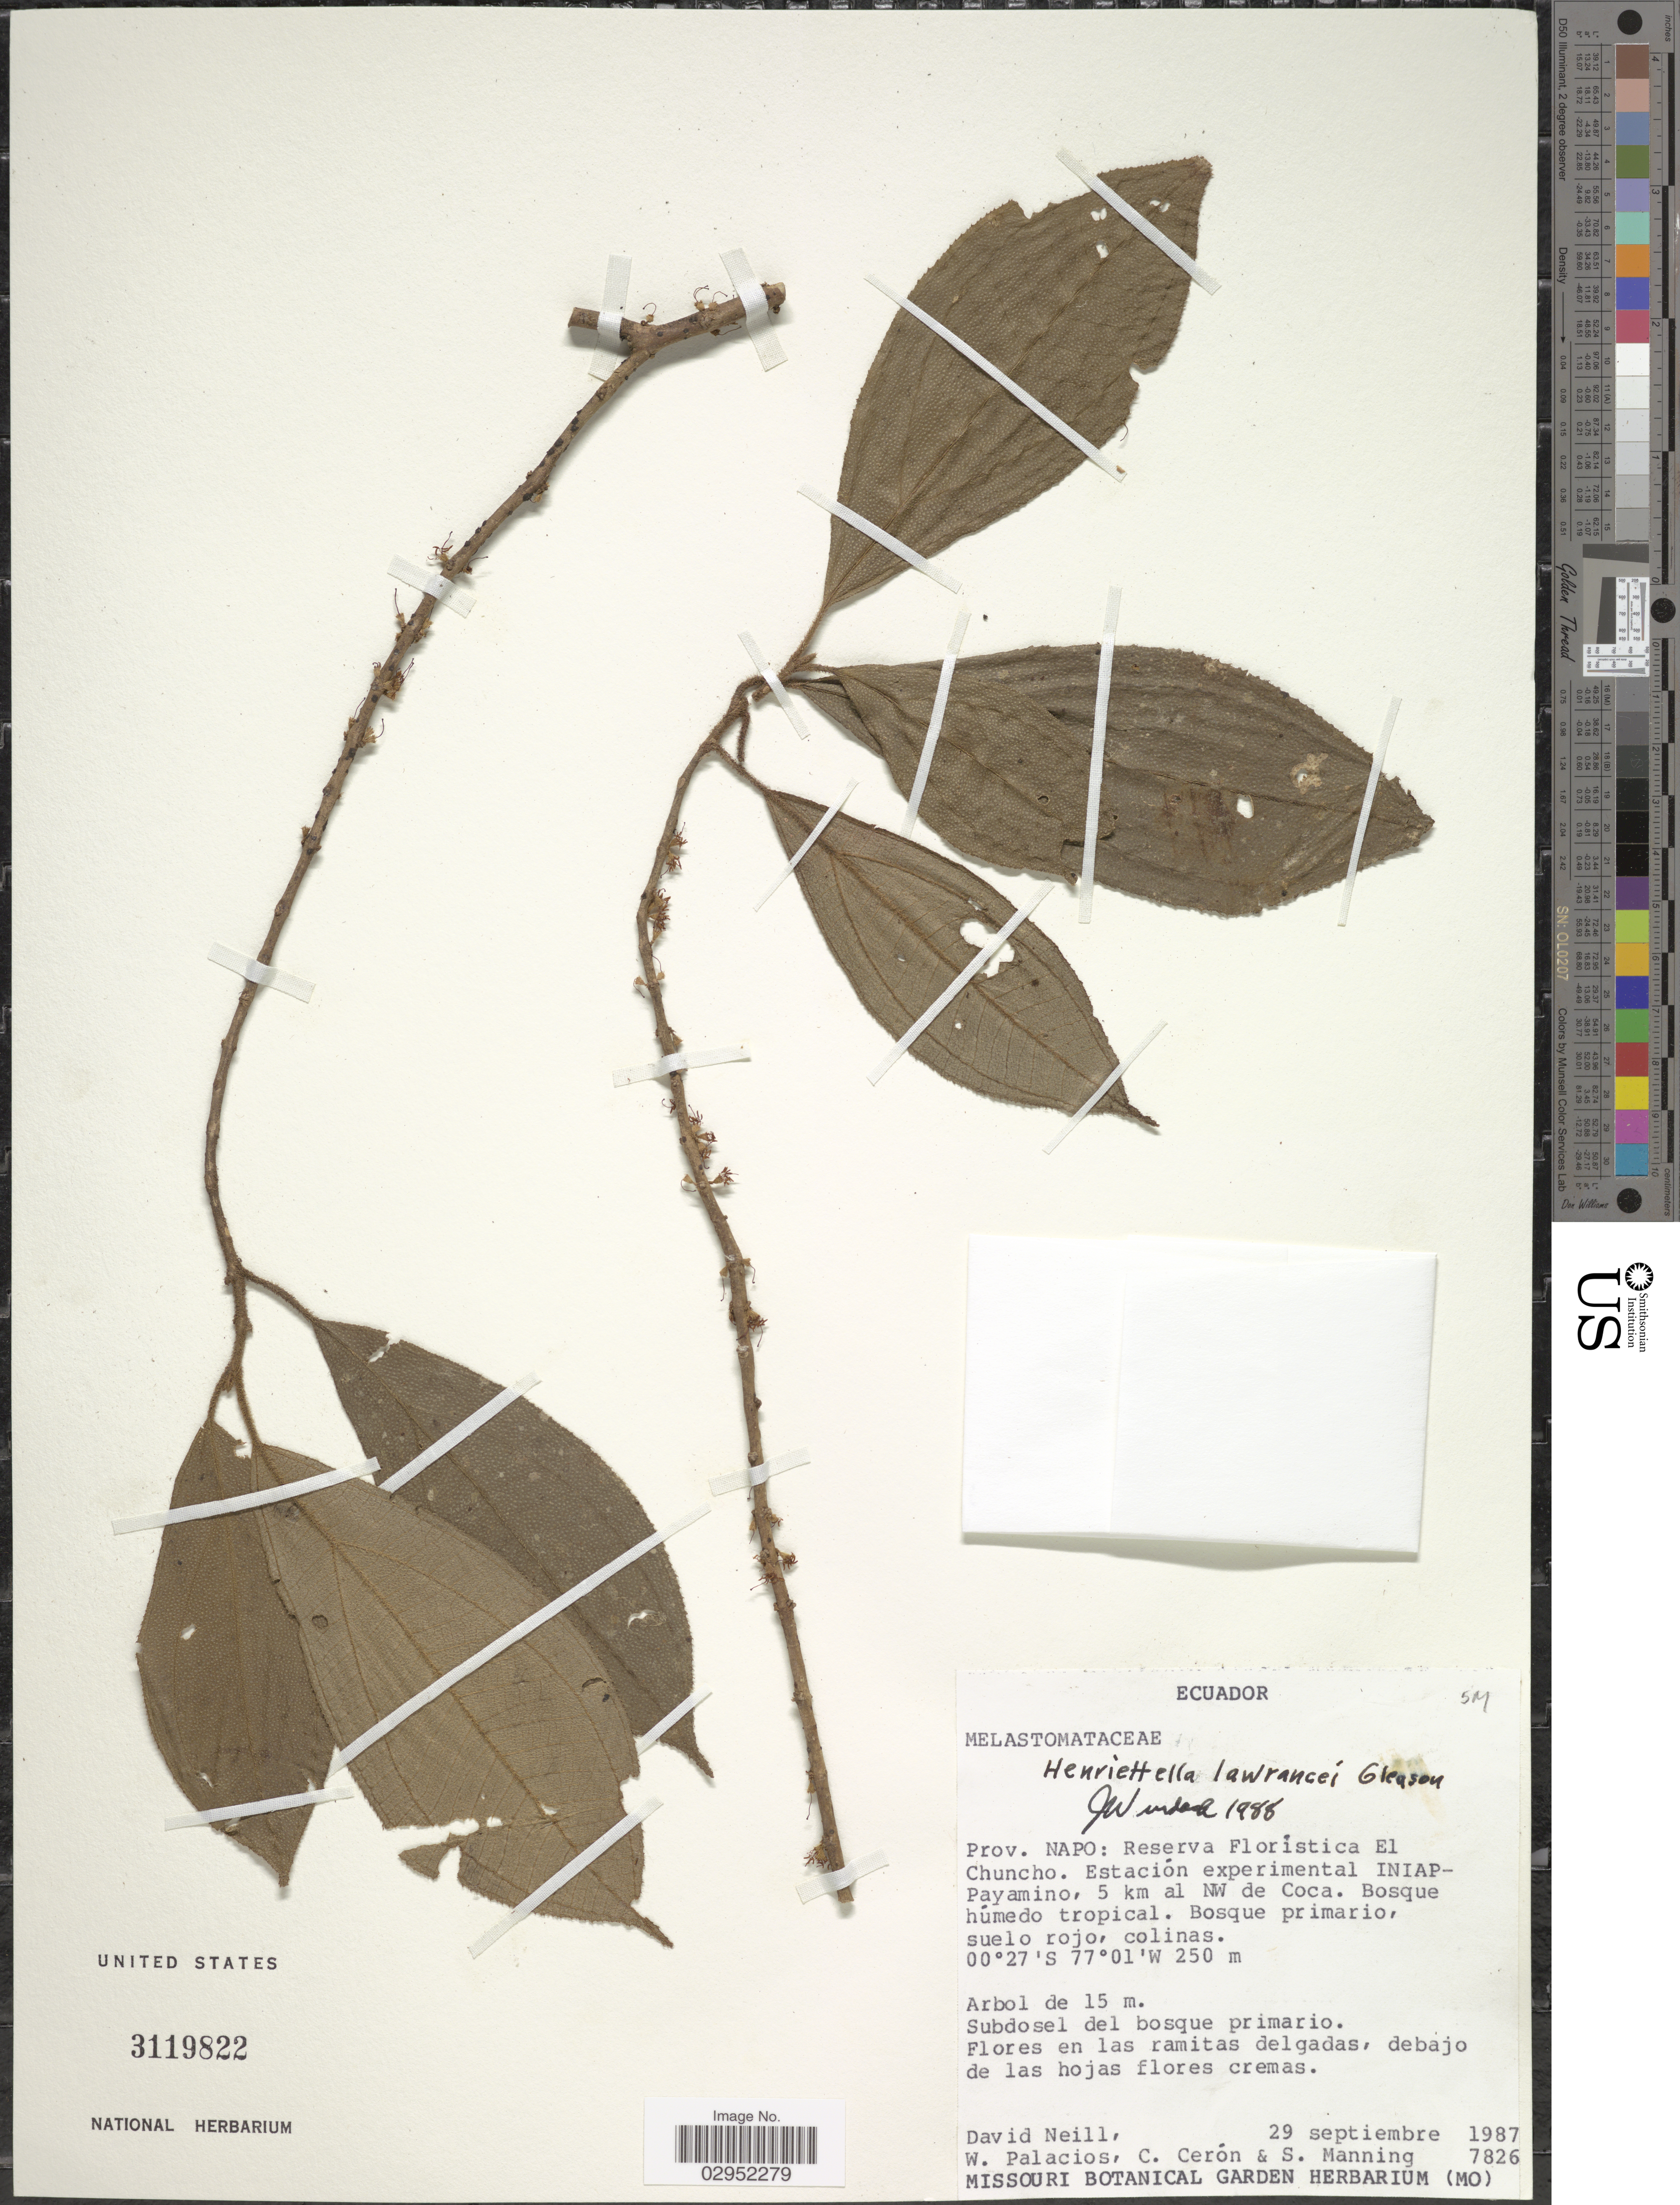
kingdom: Plantae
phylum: Tracheophyta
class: Magnoliopsida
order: Myrtales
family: Melastomataceae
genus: Henriettea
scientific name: Henriettea lawrancei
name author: (Gleason) Penneys et al.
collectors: D. A. Neill, W. Palacios, C. E. Cerón M. & S. Manning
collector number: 7826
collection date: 1987-09-29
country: Ecuador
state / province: Napo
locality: Reserva Florística El Chuncho. Estación experimental INIAP-Payamino, 5 km al NW de Coca.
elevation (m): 250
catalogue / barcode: US 3119822